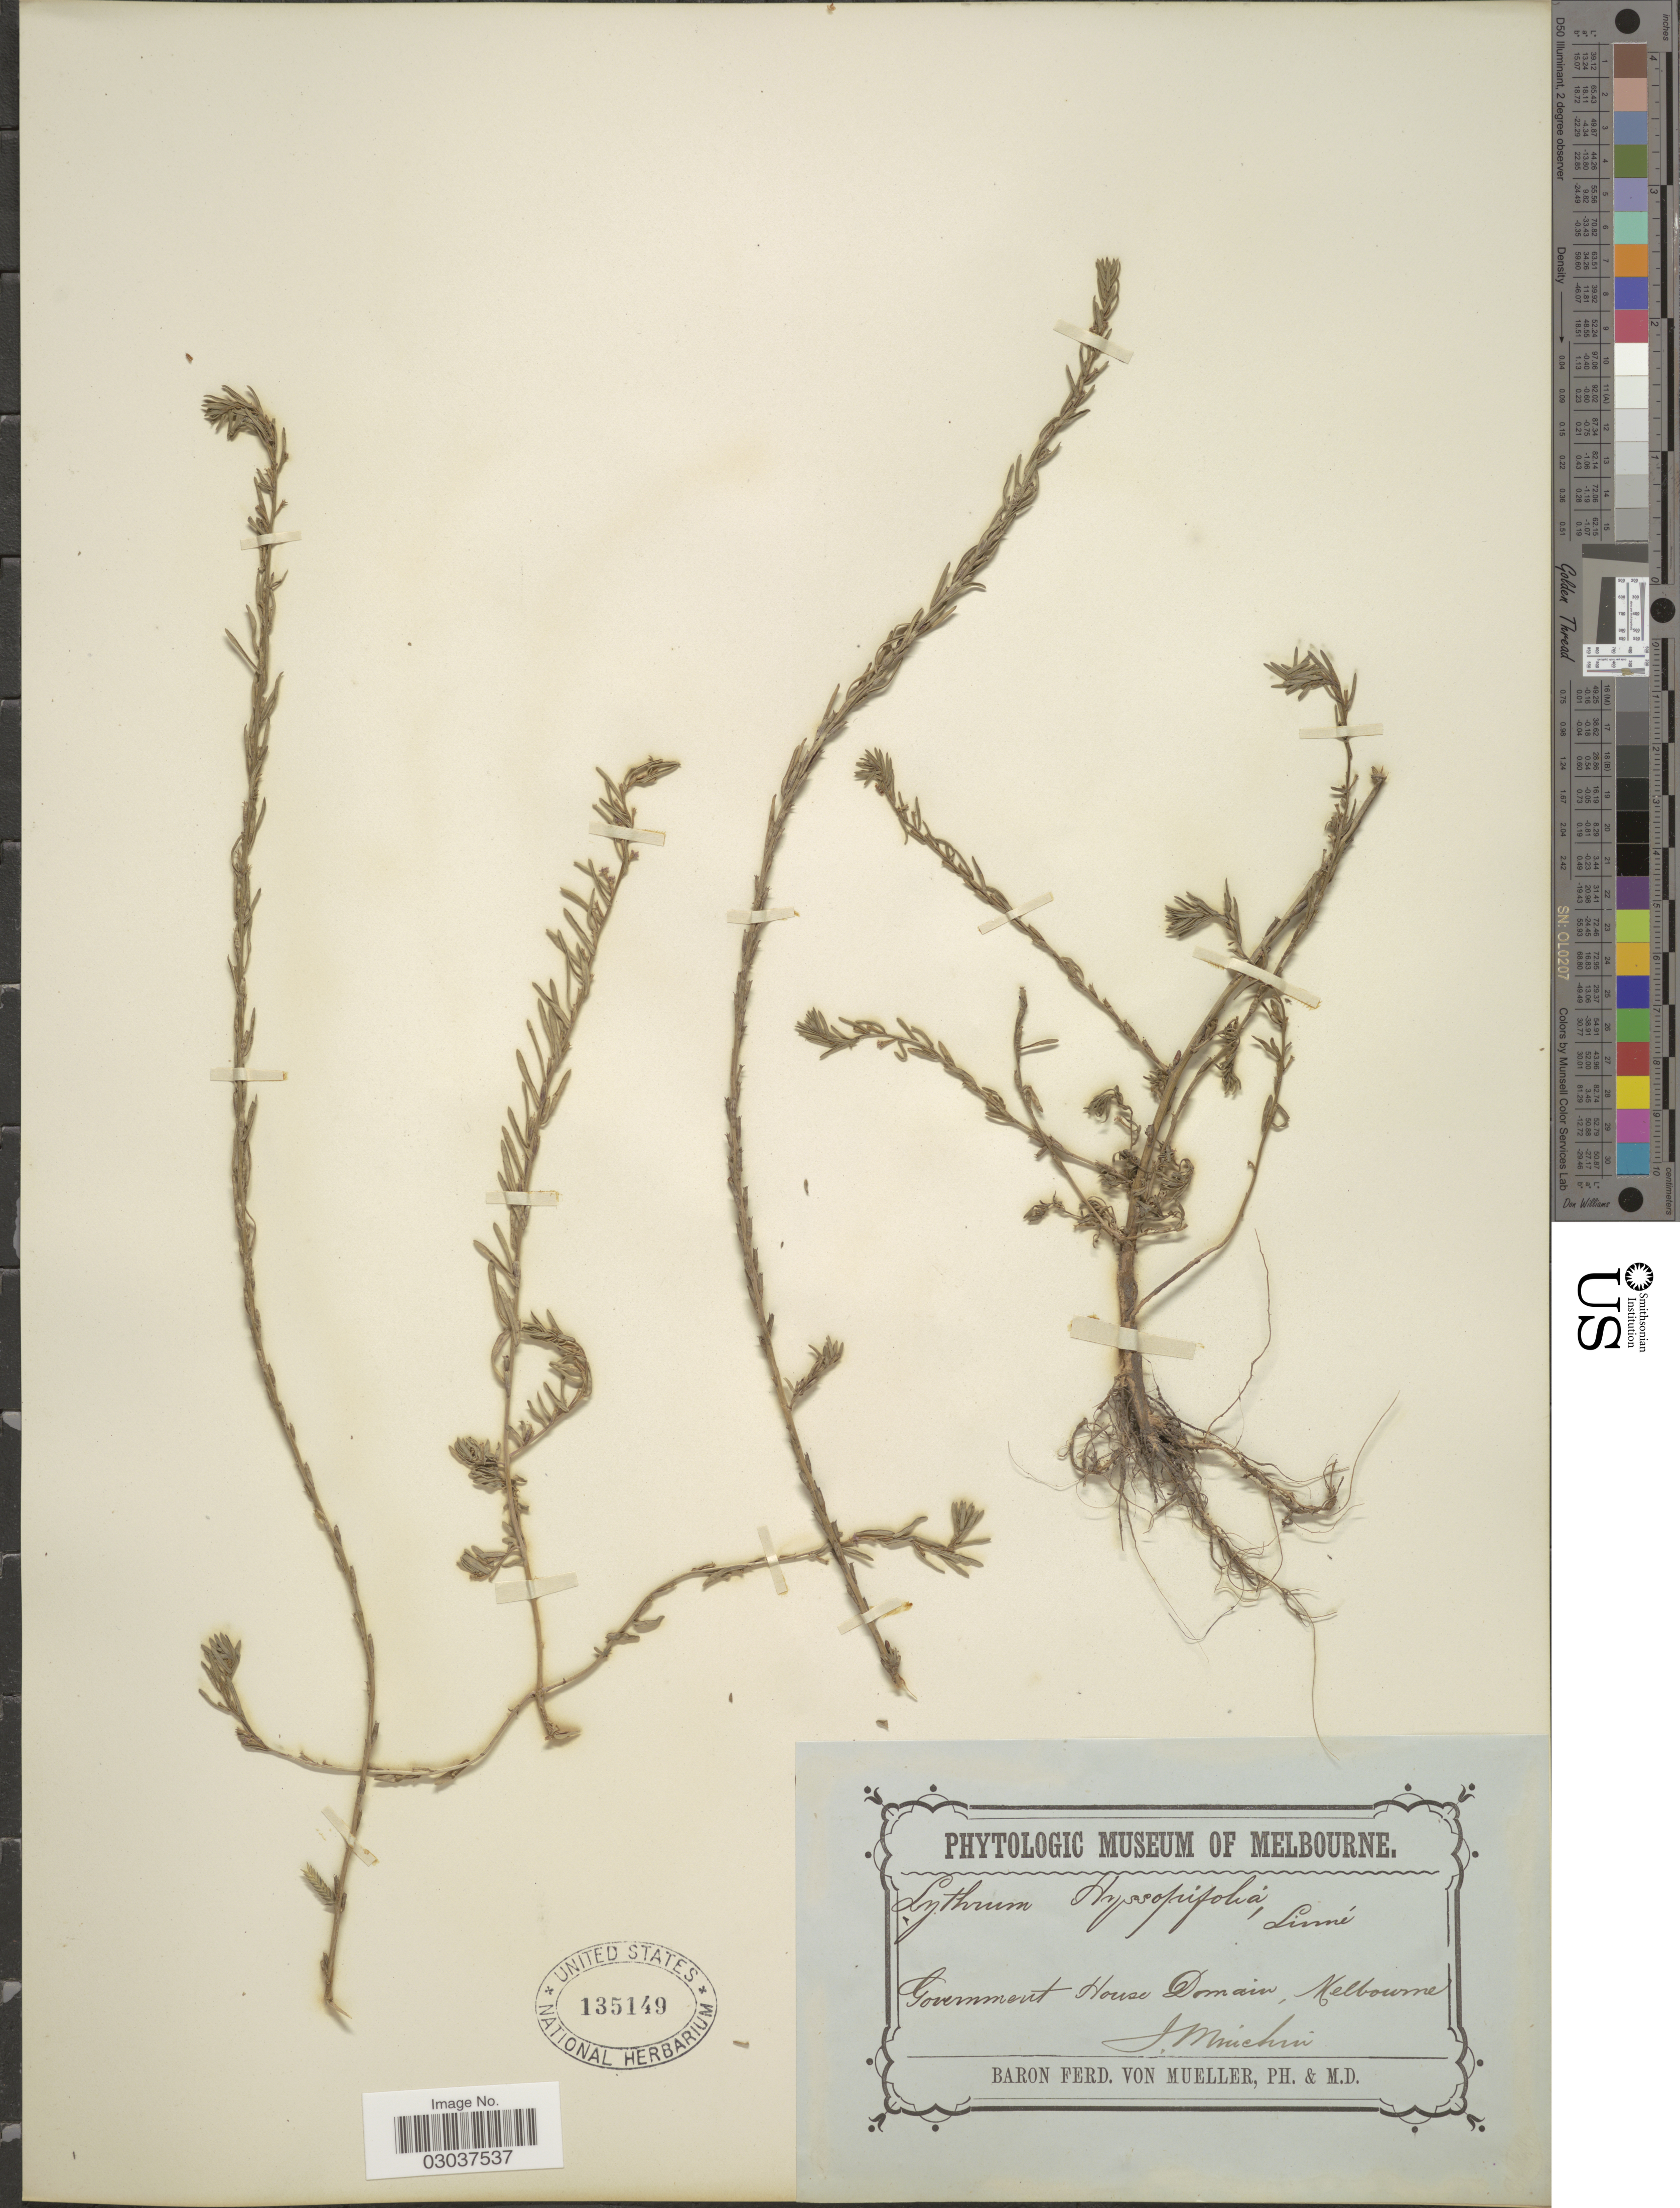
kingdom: Plantae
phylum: Tracheophyta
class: Magnoliopsida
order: Myrtales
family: Lythraceae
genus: Lythrum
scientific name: Lythrum hyssopifolia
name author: L.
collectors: J. Minchin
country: Australia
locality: Government House Domain, Melbourne.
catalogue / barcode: US 135149